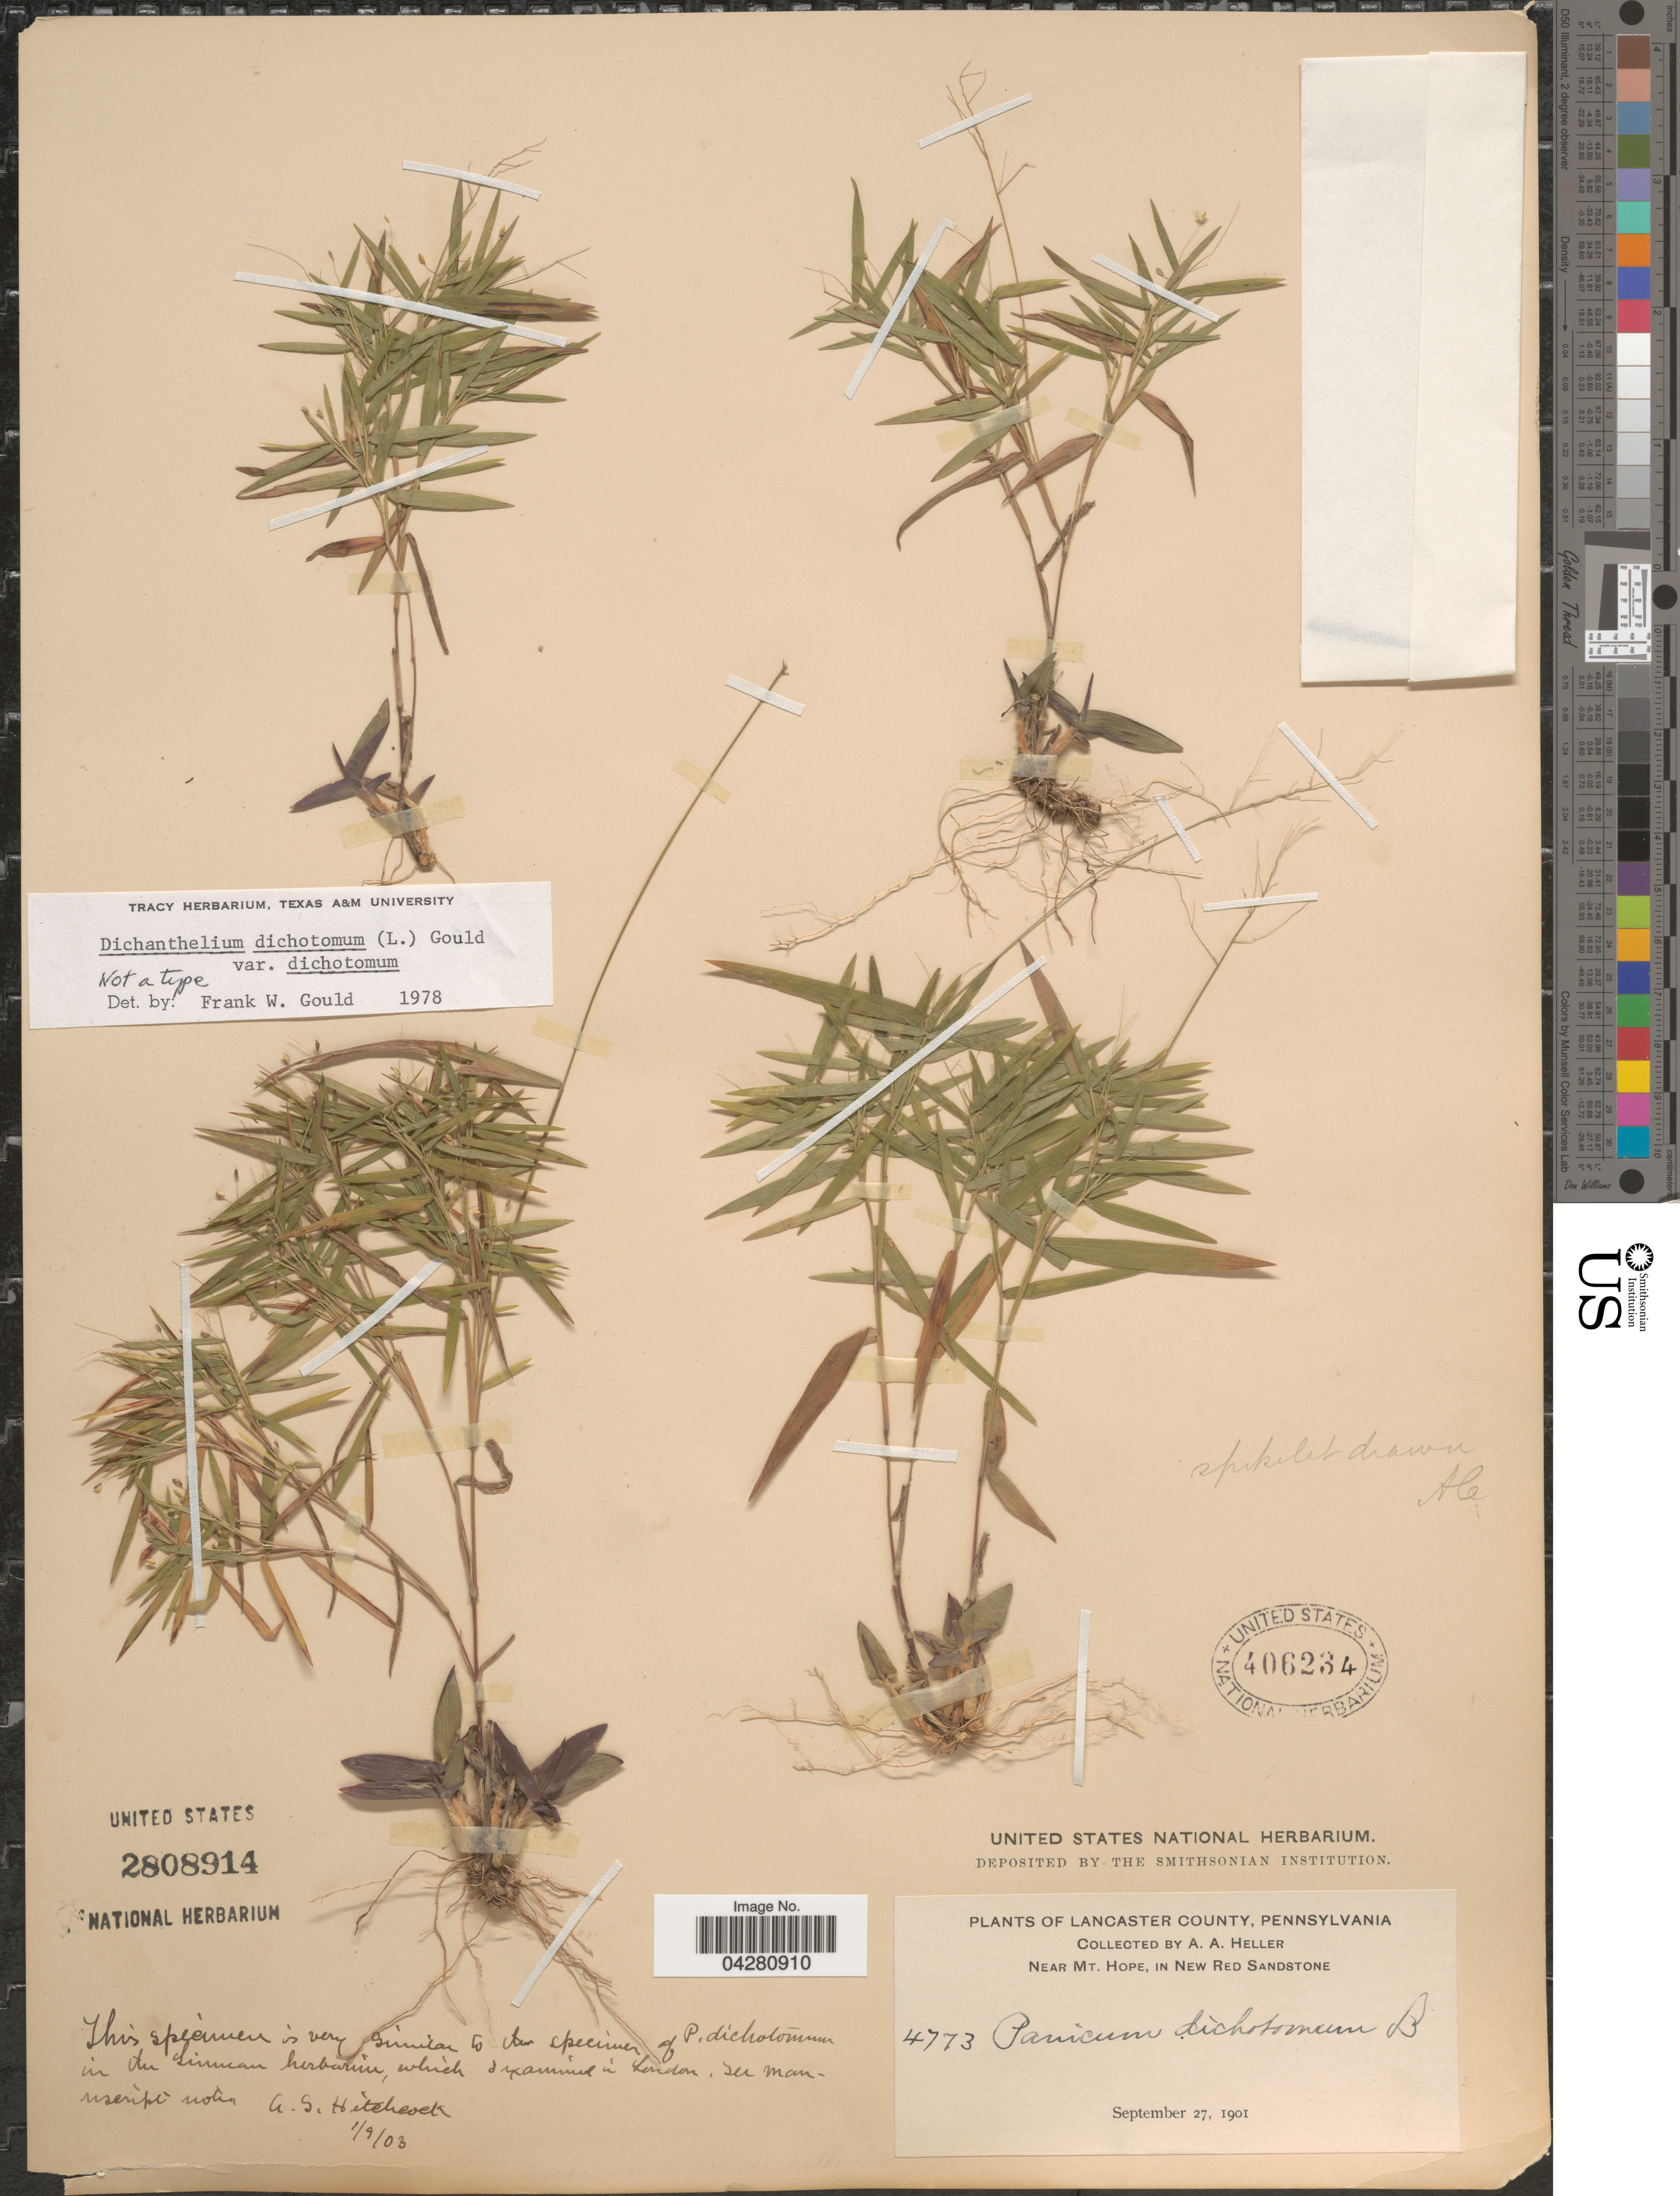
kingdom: Plantae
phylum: Tracheophyta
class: Liliopsida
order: Poales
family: Poaceae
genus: Dichanthelium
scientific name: Dichanthelium dichotomum var. dichotomum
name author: (L.) Gould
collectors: A. A. Heller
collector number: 4773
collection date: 1901-09-27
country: United States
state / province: Pennsylvania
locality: Lancaster County. Near Mt. Hope, in New Red Sandstone.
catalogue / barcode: US 406234-2